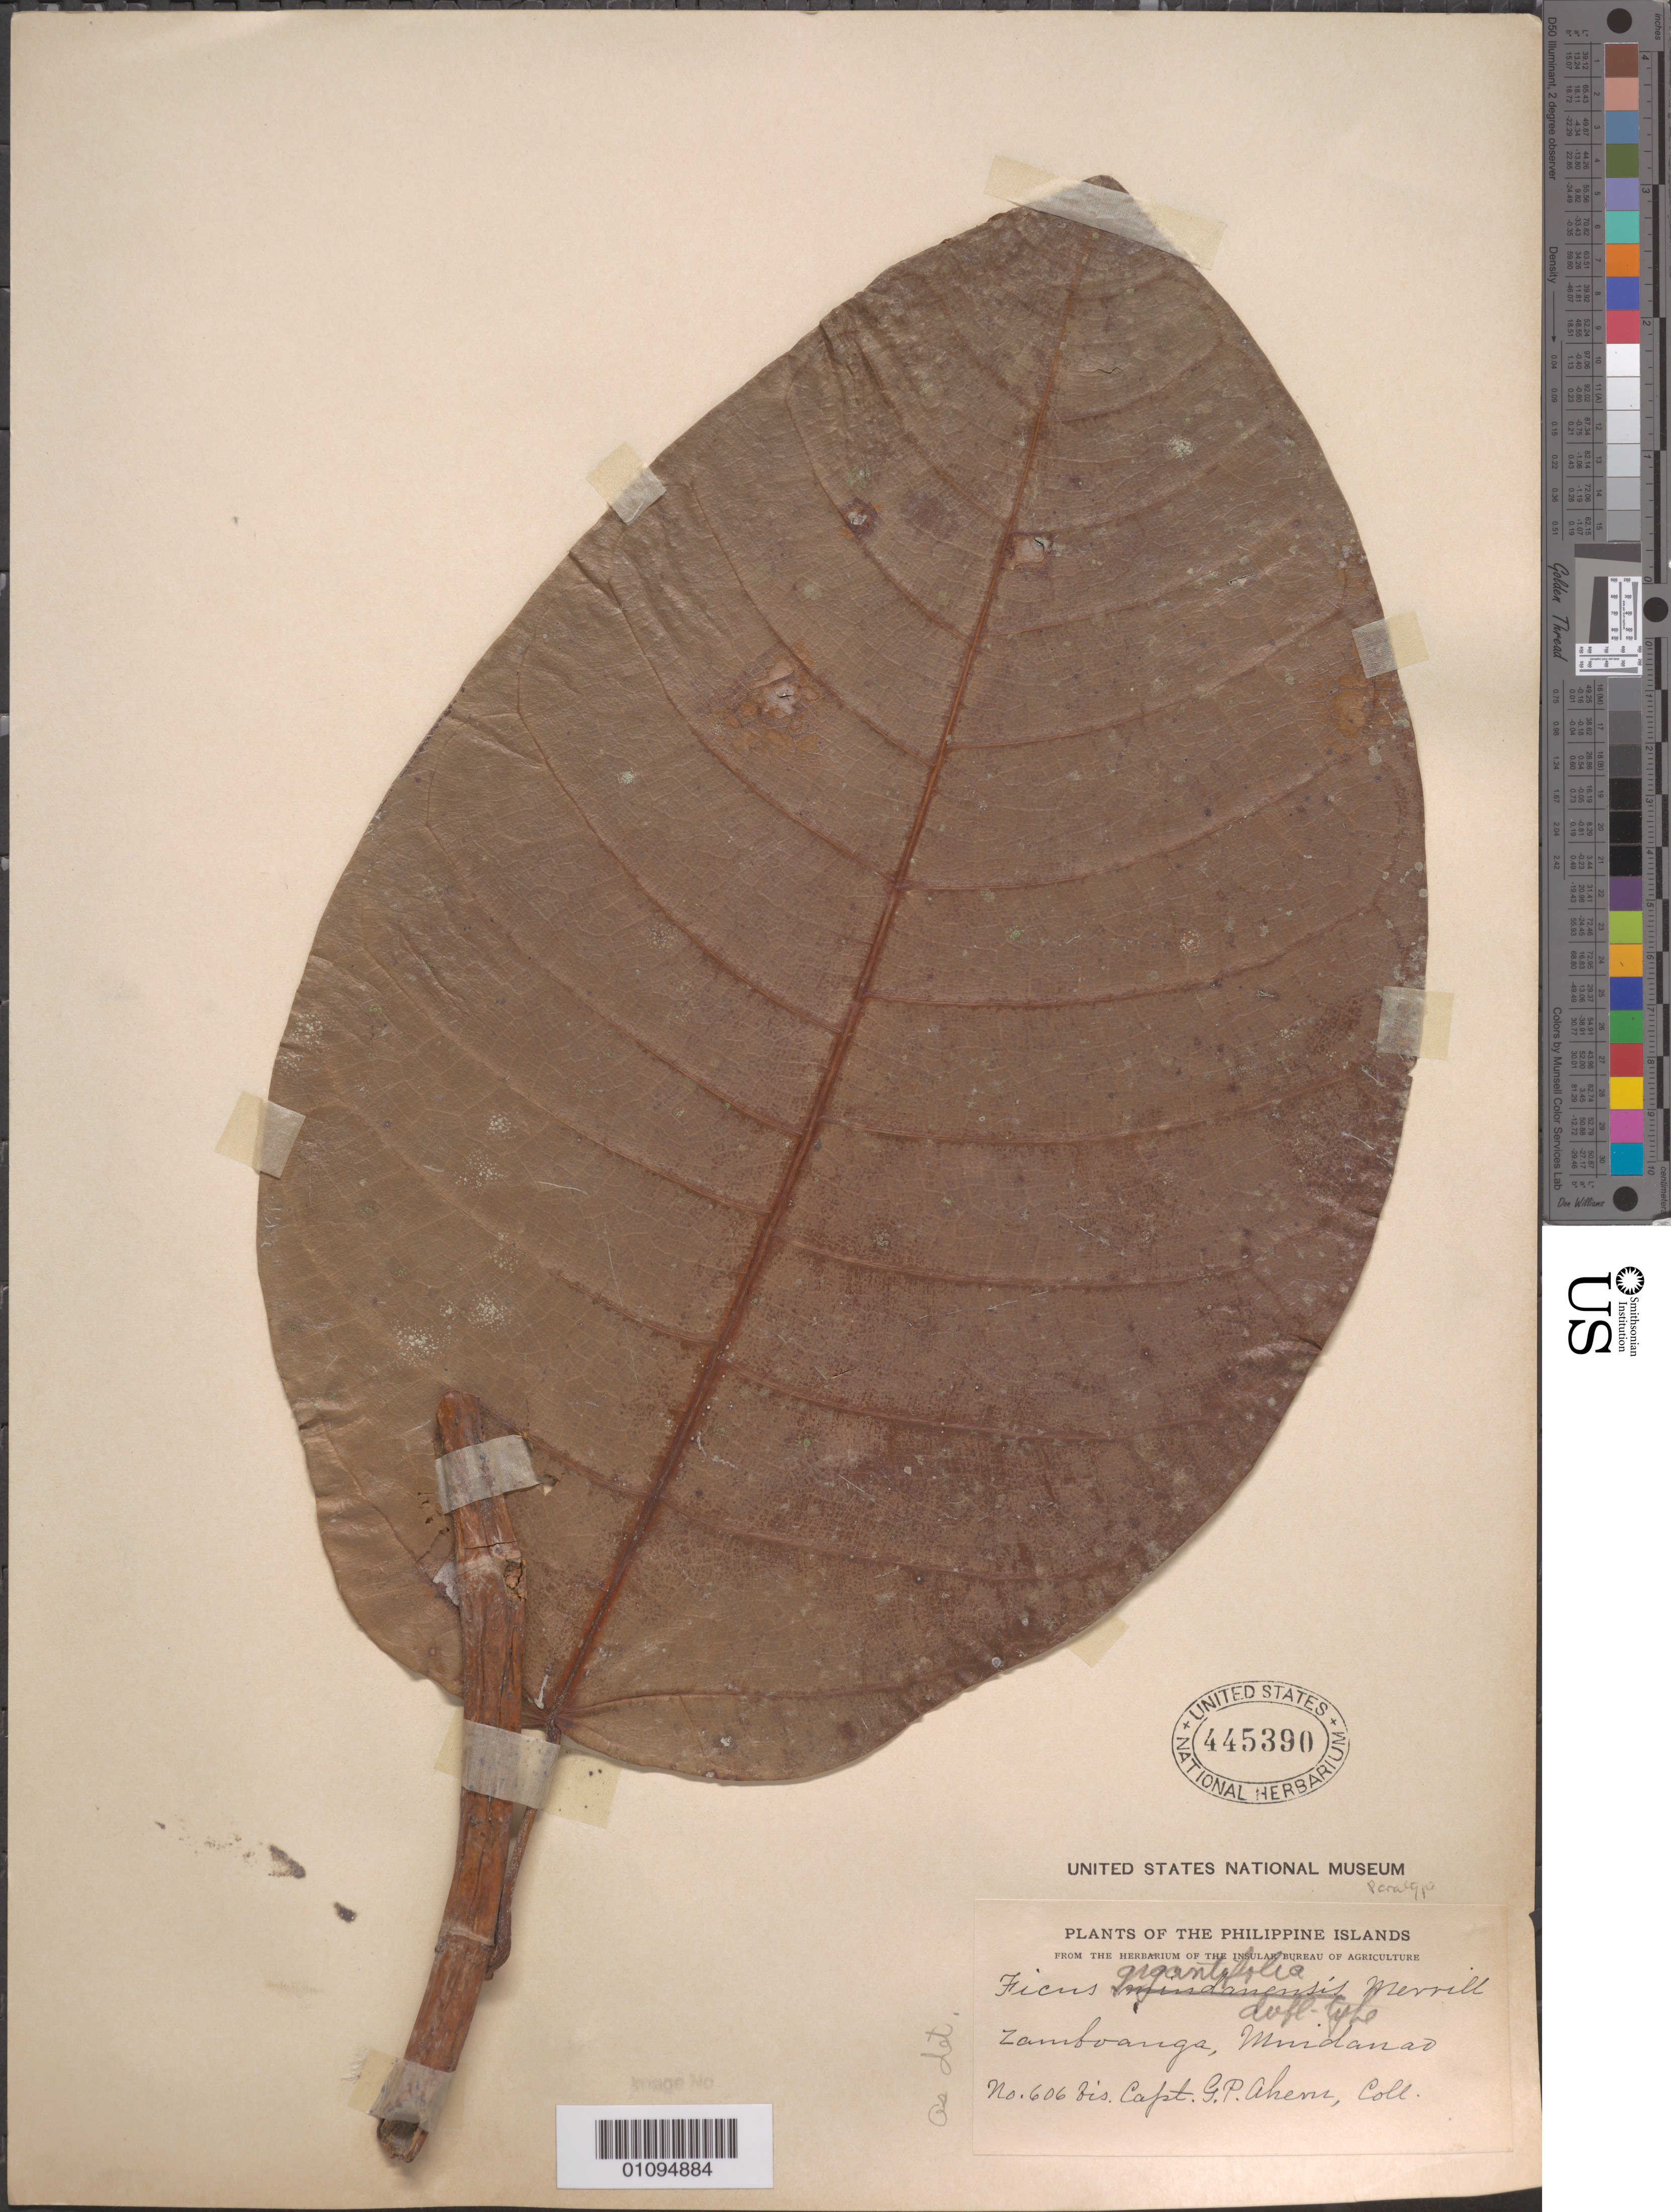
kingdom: Plantae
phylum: Tracheophyta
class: Magnoliopsida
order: Rosales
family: Moraceae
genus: Ficus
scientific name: Ficus gigantifolia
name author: Merr.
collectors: G. Ahern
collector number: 606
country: Philippines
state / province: Zamboanga Peninsula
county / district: Zamboanga del Norte / Zamboanga del Sur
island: Mindanao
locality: Mindanao.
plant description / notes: Paratype of Ficus gigantifolia Merr. (annotated as "dupl. type").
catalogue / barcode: US 445390